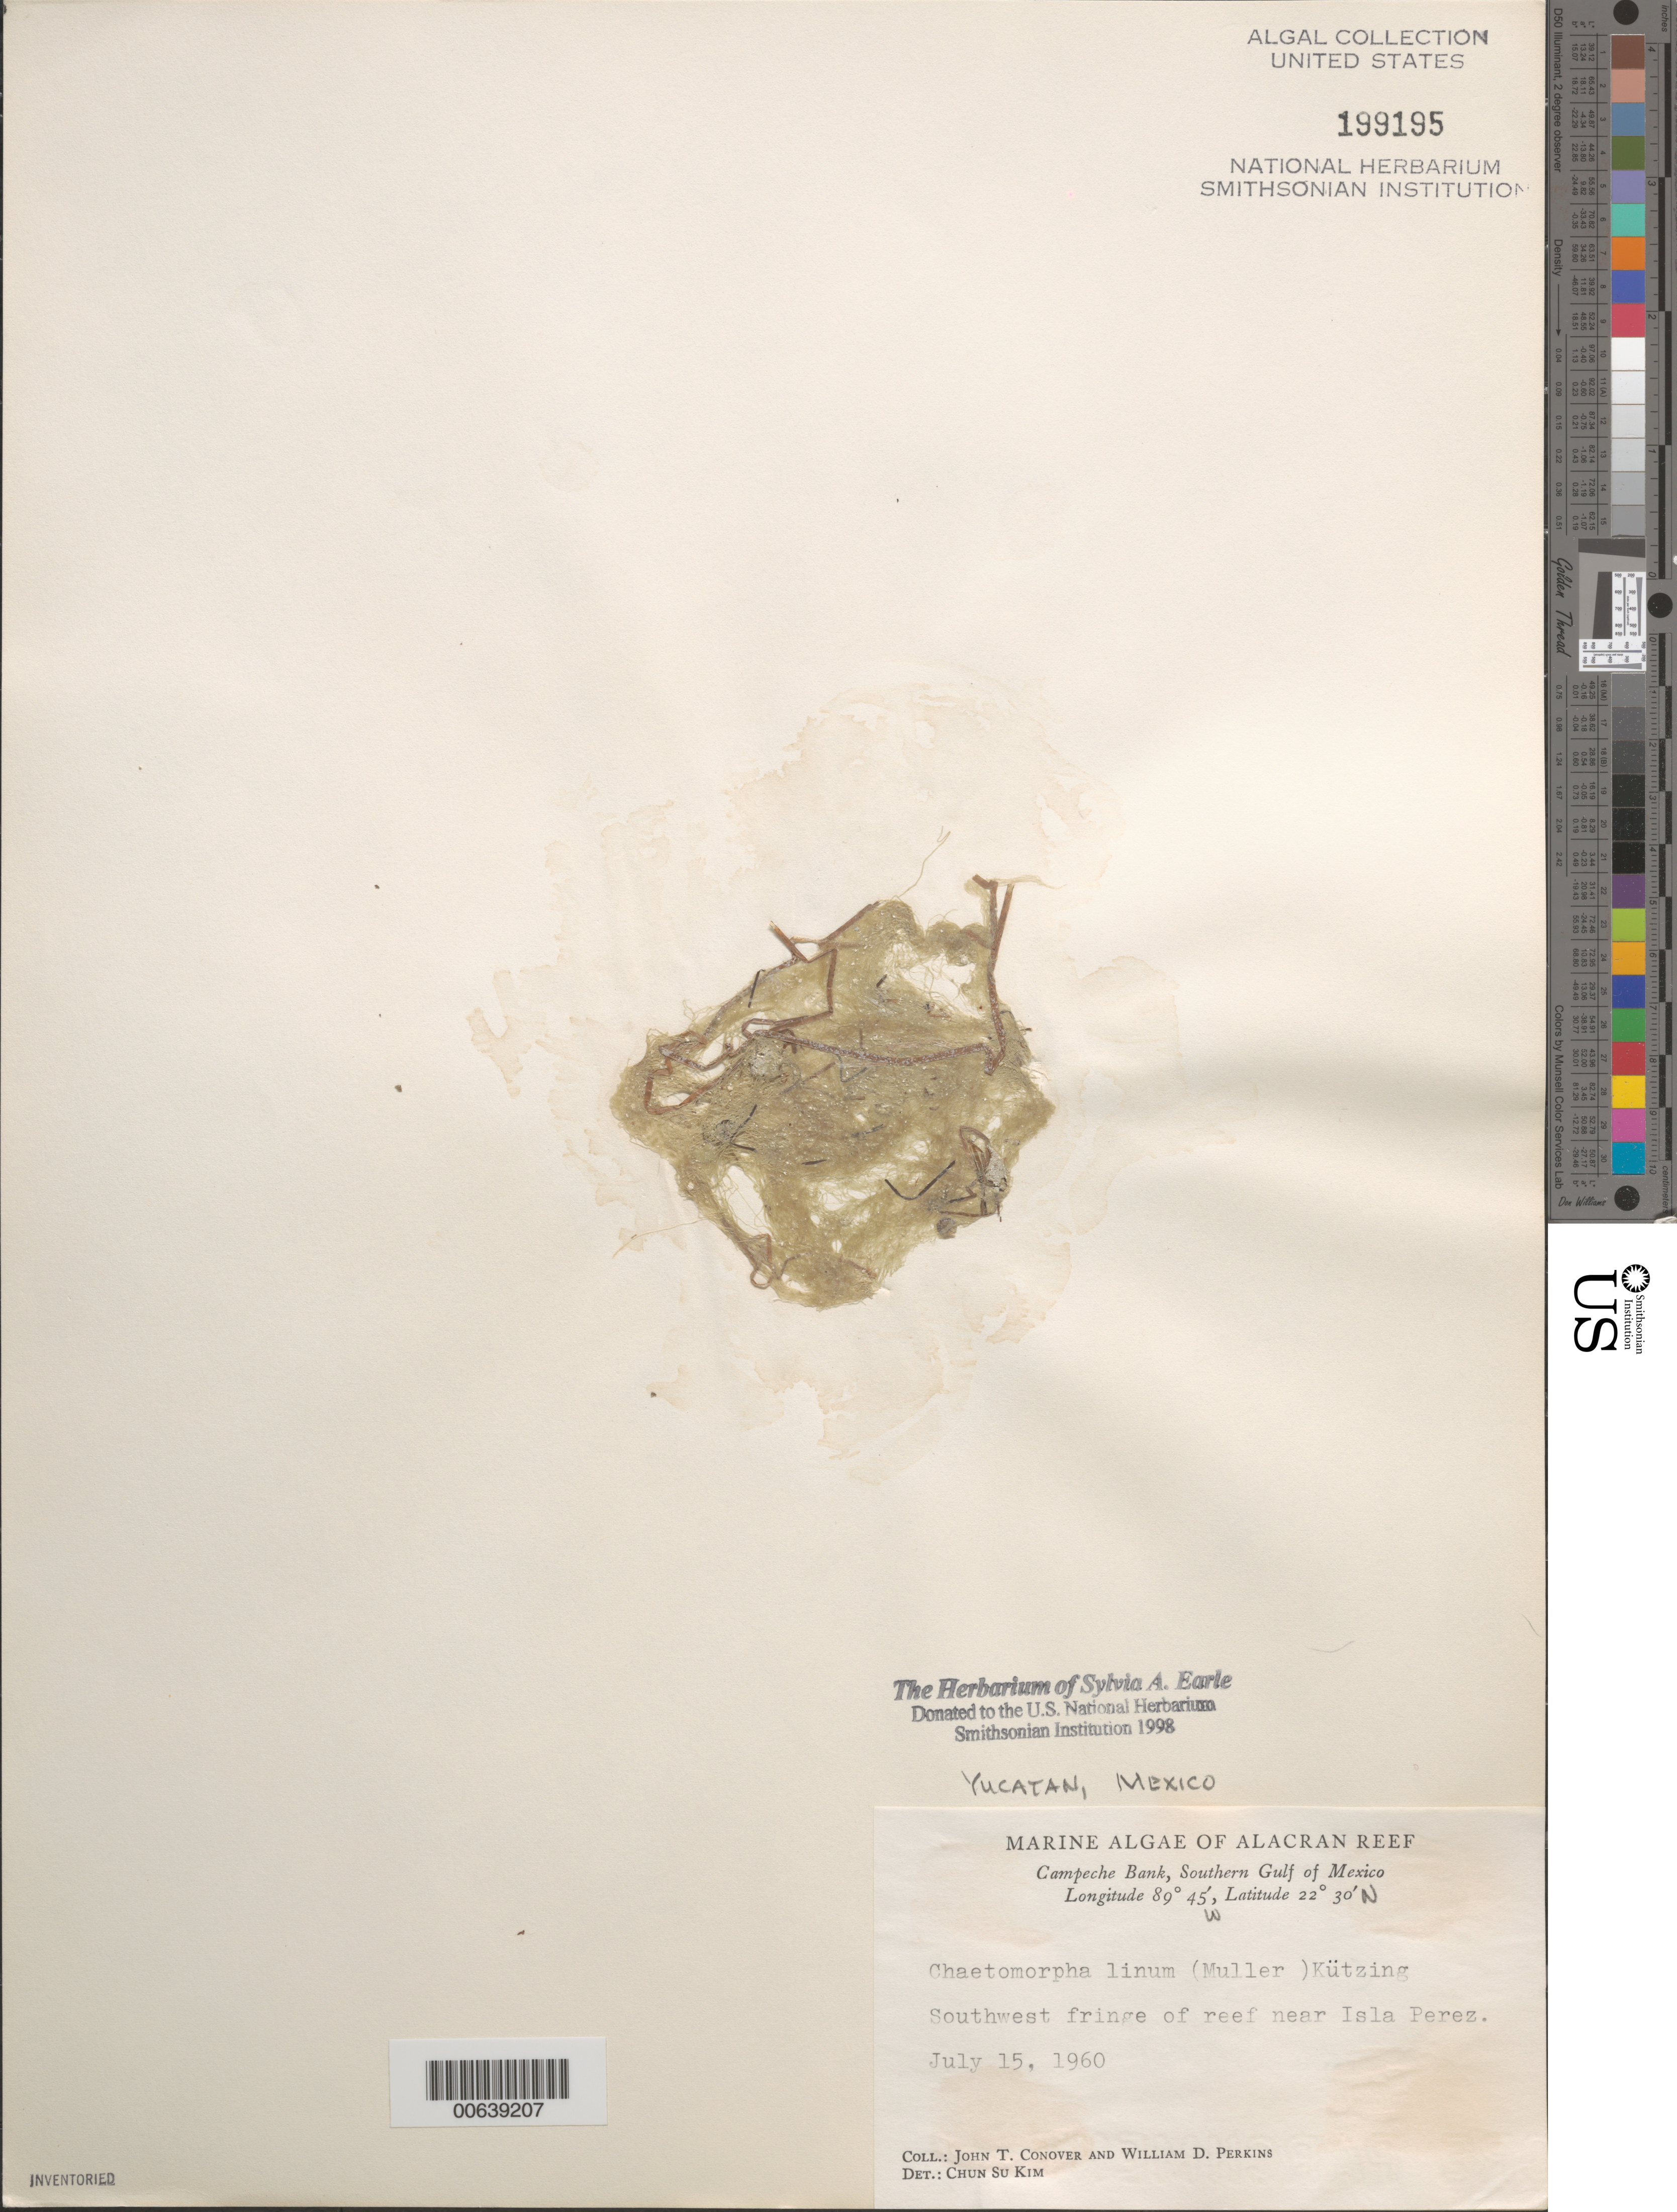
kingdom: Plantae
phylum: Chlorophyta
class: Ulvophyceae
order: Cladophorales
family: Cladophoraceae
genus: Chaetomorpha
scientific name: Chaetomorpha linum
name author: (O.F. Muell.) Kütz.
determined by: Kim, Chun Su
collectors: J. T. Conover & W. D. Perkins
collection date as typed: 15 Jul 1960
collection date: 1960-07-15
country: Mexico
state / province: Yucatan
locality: Campeche Bank, near Isla Perez, southern Gulf of Mexico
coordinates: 22 30' N, 89 45' W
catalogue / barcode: US 199195